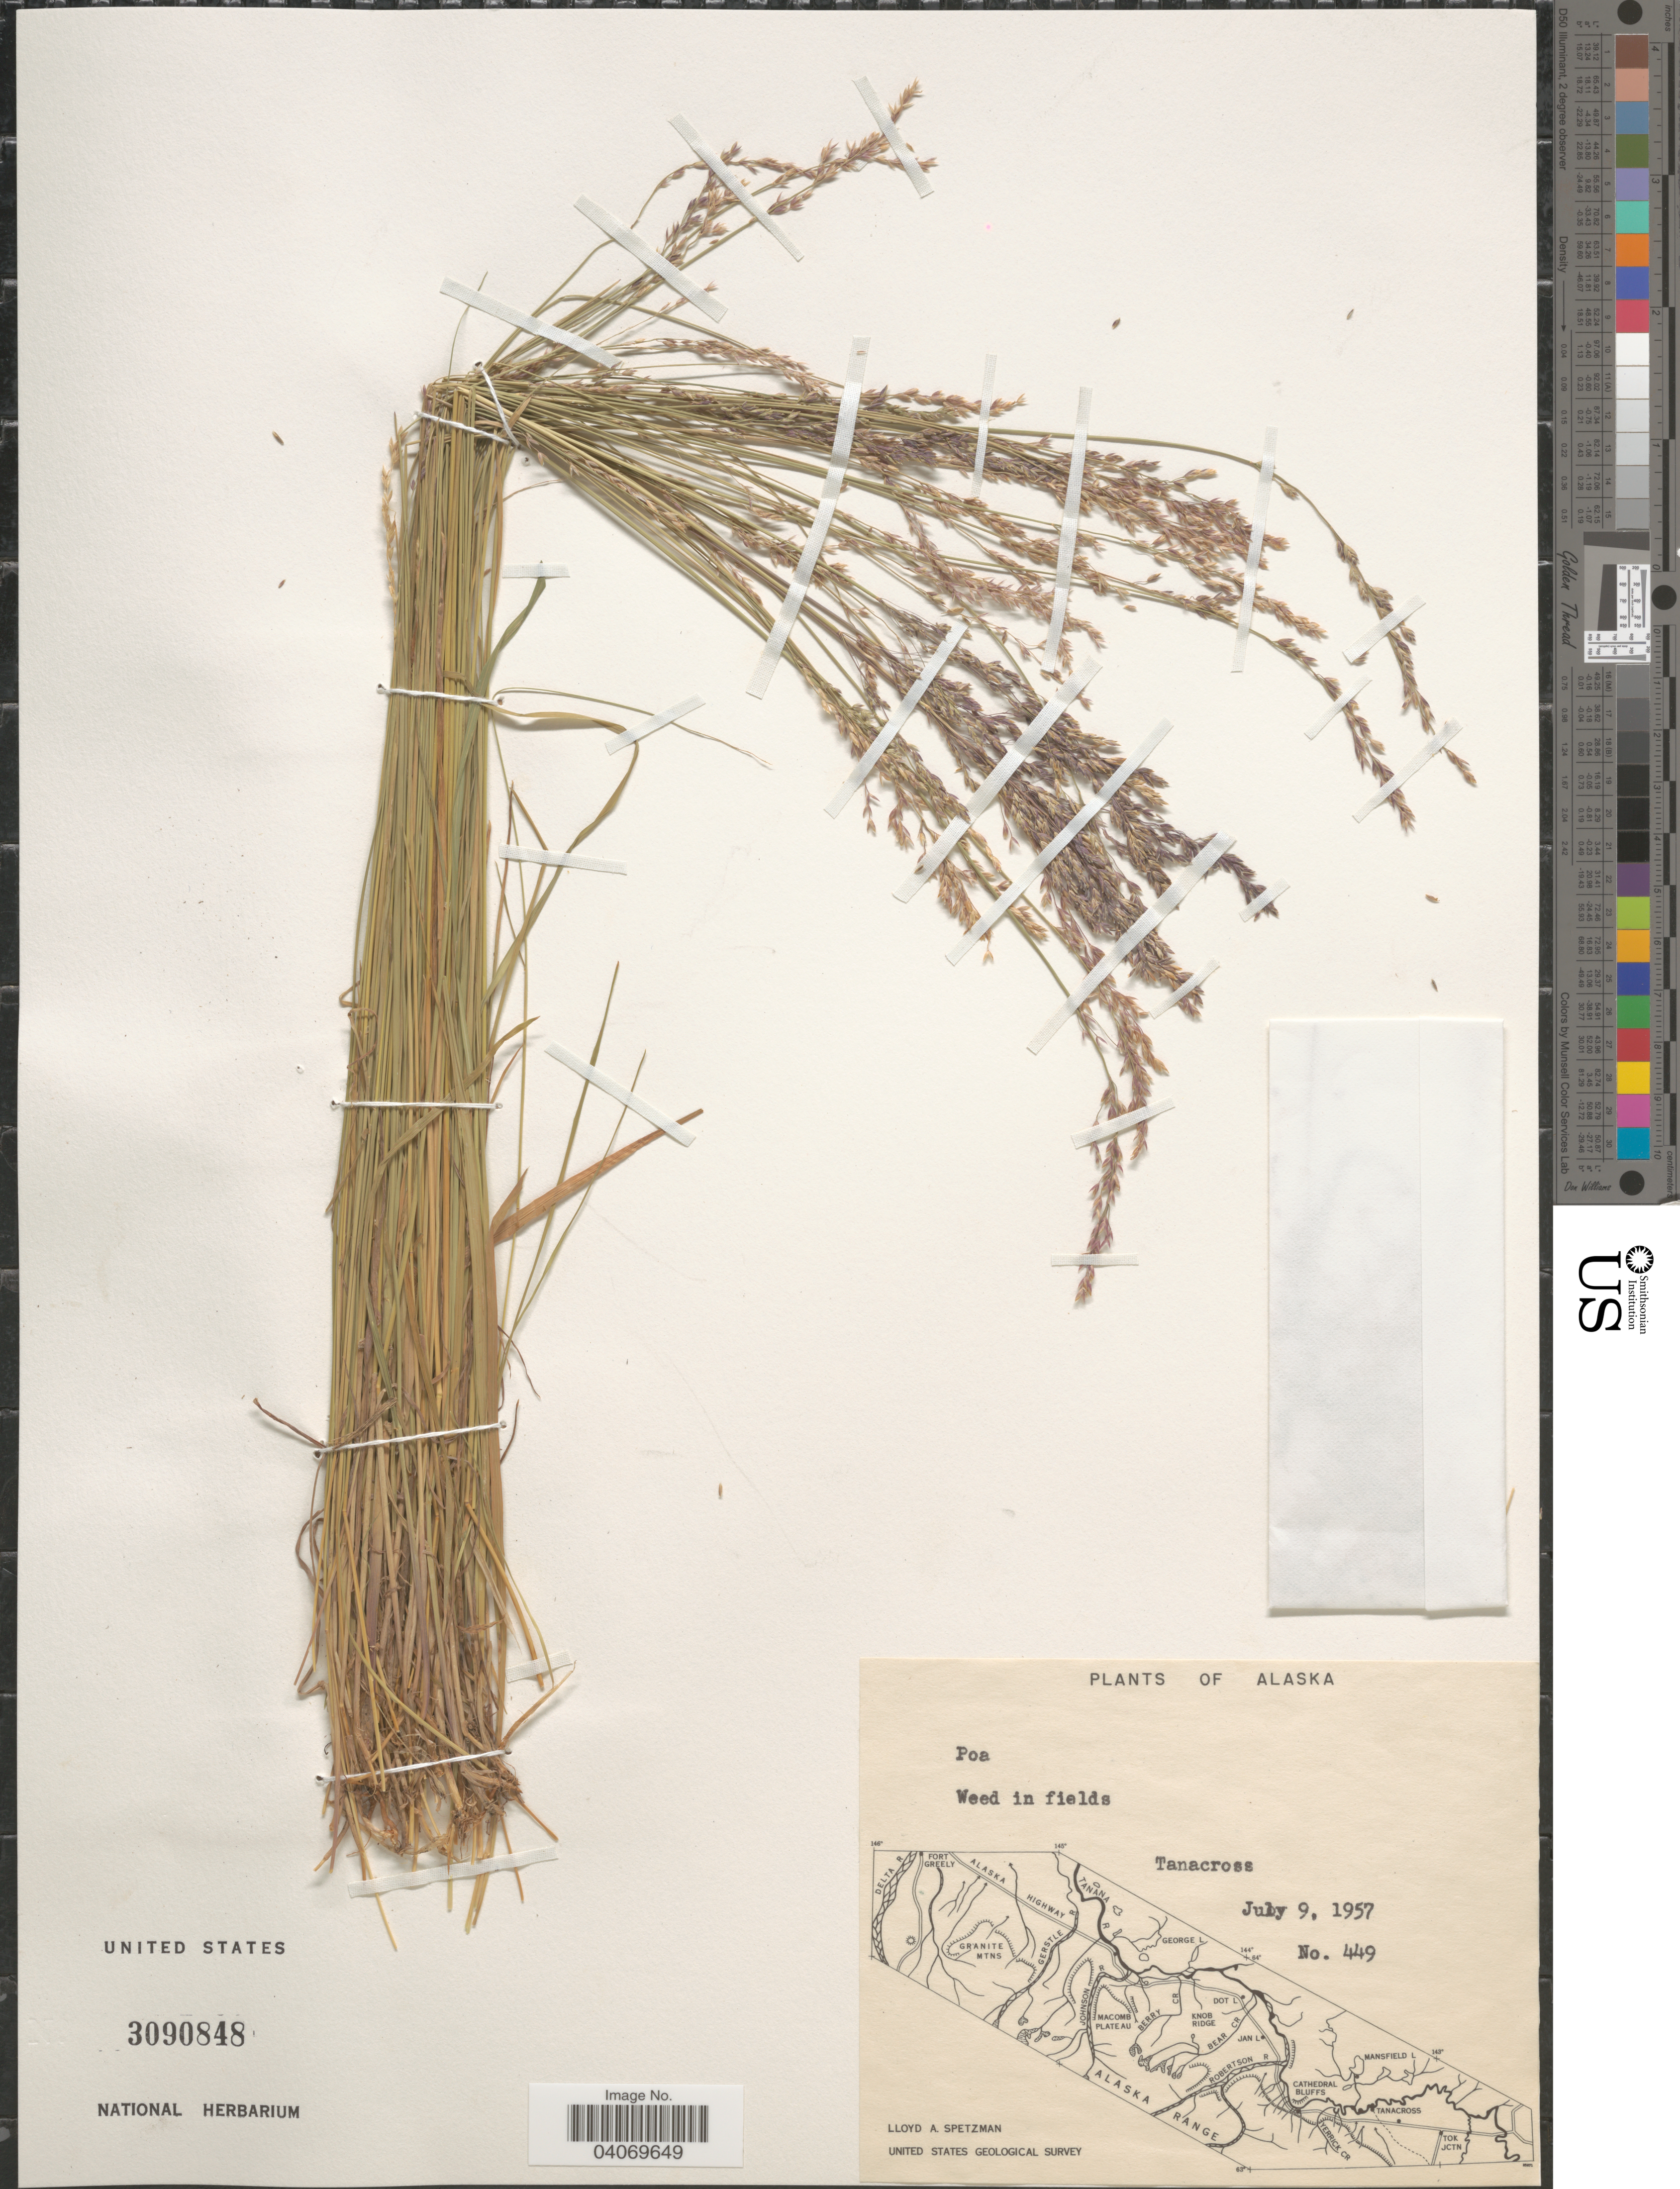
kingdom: Plantae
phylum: Tracheophyta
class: Liliopsida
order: Poales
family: Poaceae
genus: Poa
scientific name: Poa sp.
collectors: L. Spetzman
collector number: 449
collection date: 1957-07-09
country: United States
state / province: Alaska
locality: Tanacross. United States Geological Survey.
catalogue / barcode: US 3090848